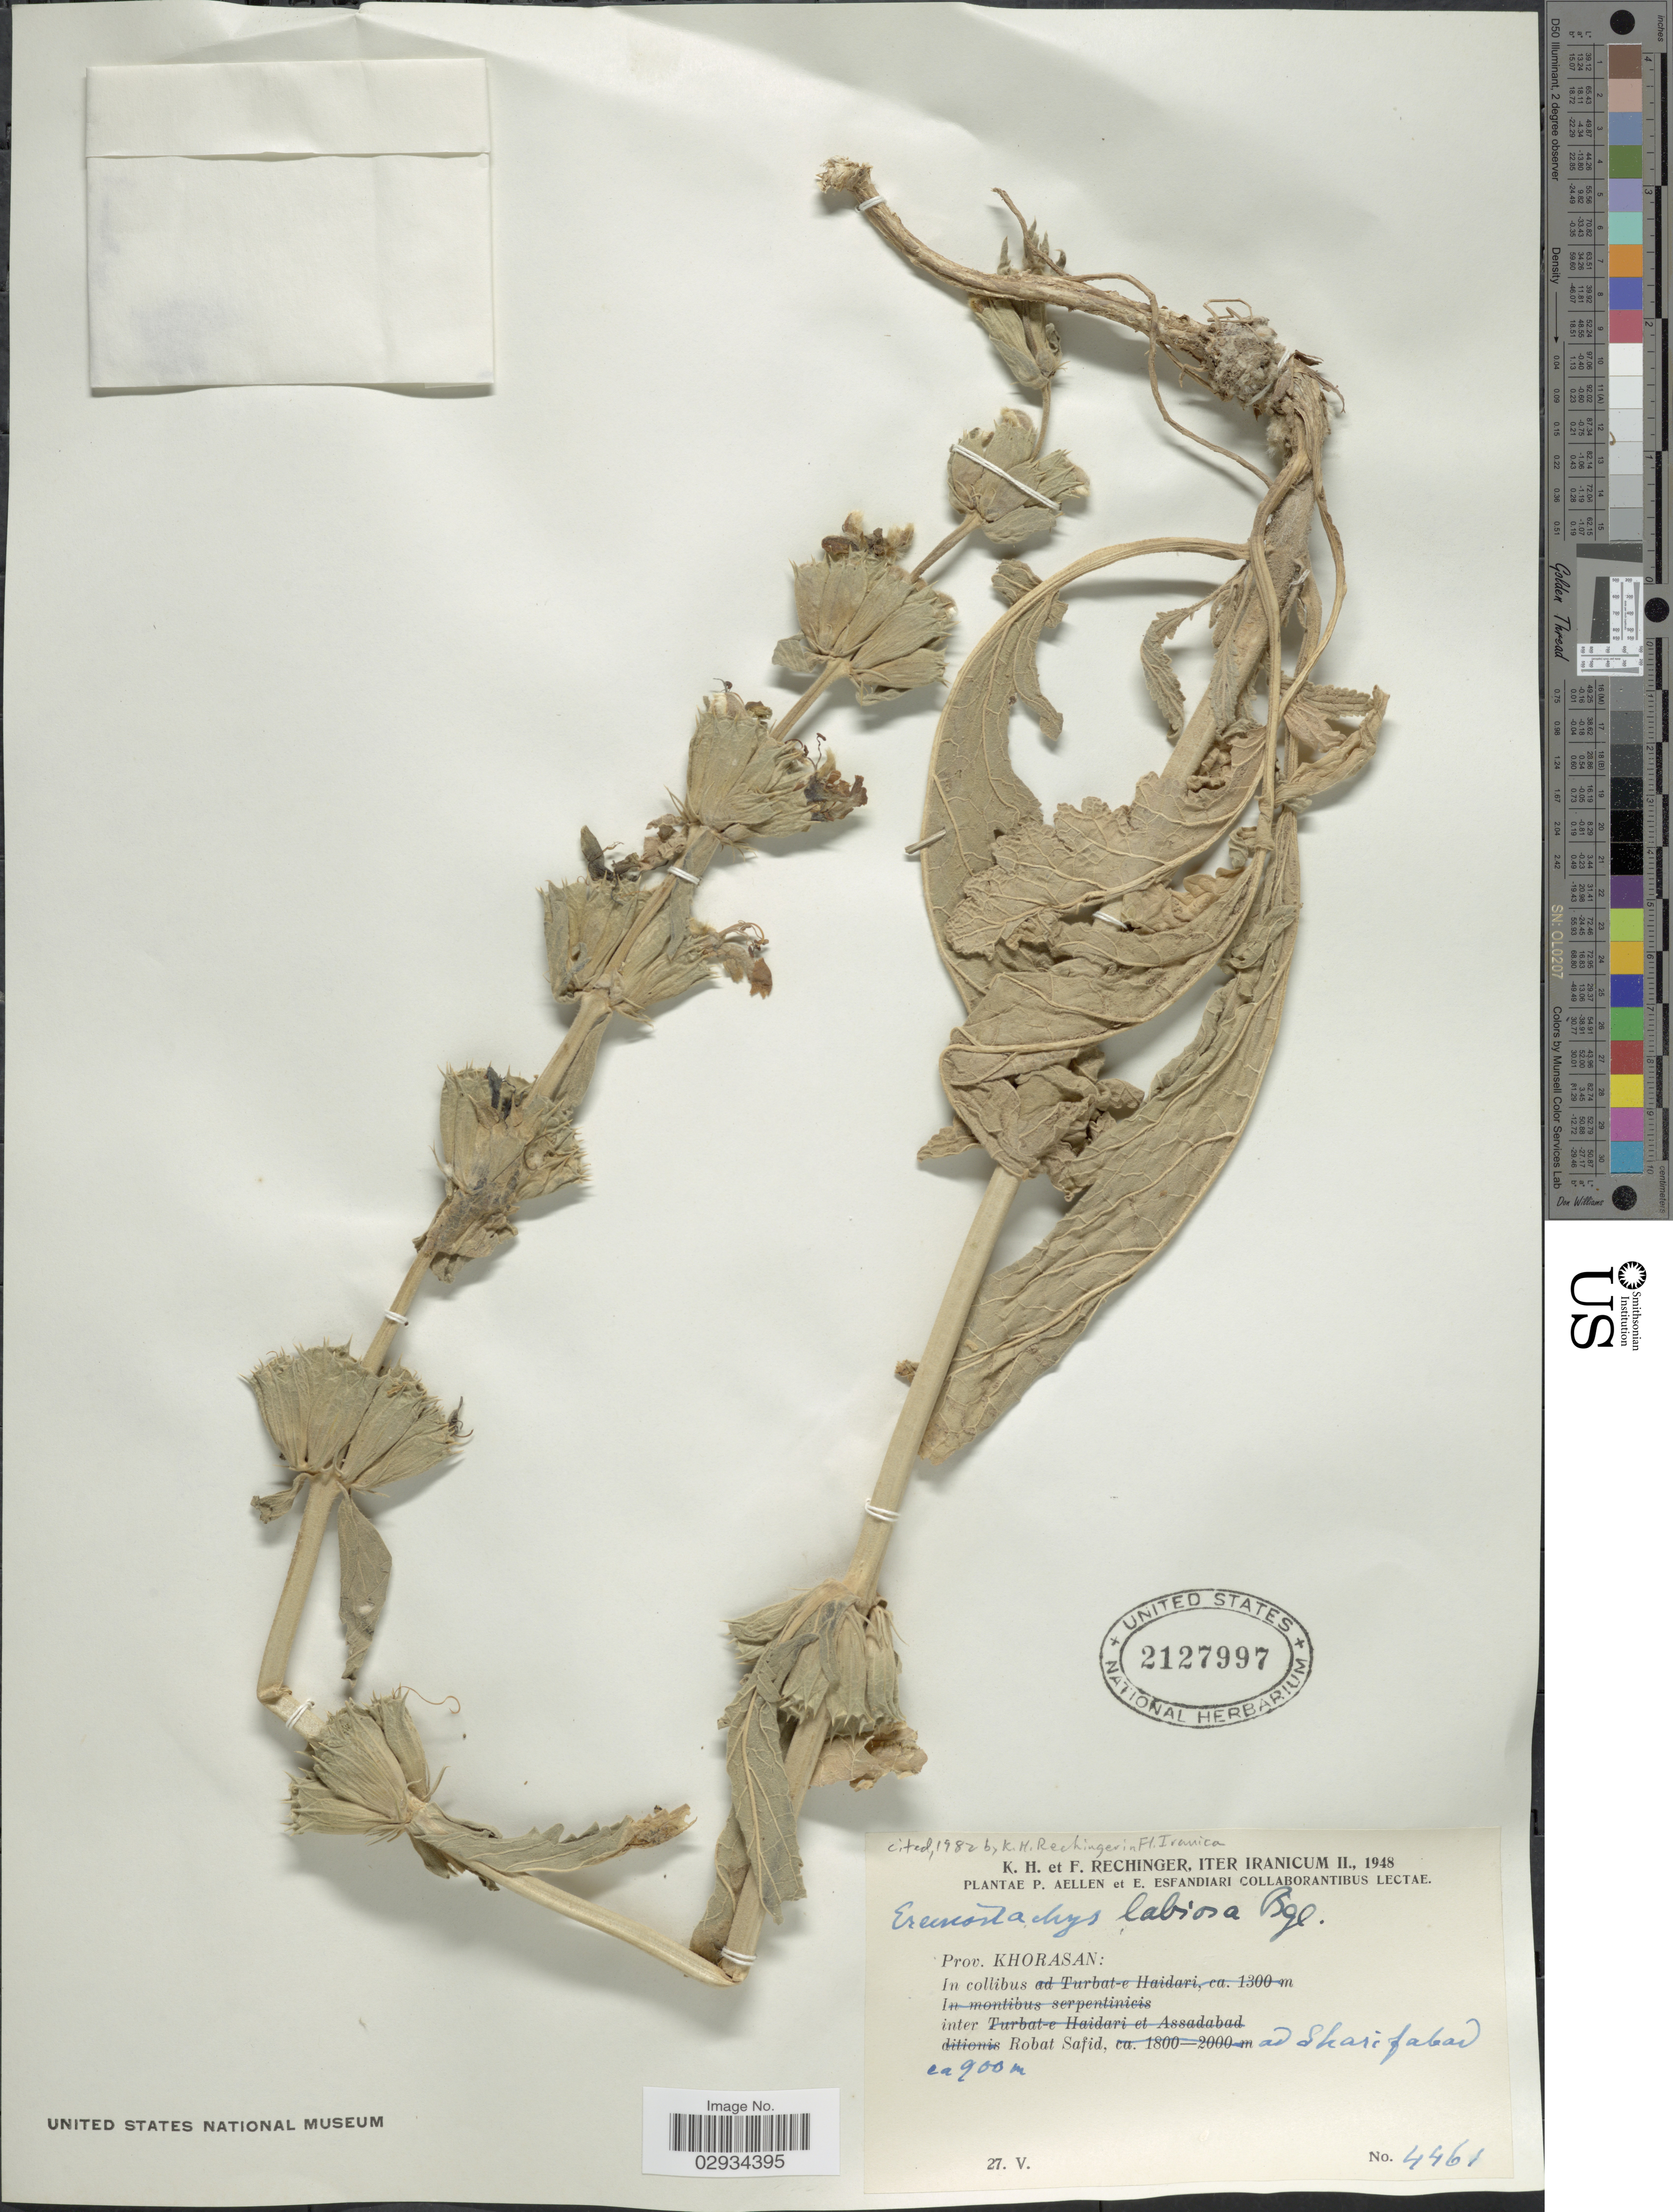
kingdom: Plantae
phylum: Tracheophyta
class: Magnoliopsida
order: Lamiales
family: Lamiaceae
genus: Eremostachys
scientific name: Eremostachys labiosa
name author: Bunge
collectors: K. H. Rechinger, F. Rechinger, P. Aellen & E. Esfandiari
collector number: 4461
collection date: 1948-05-27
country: Iran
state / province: Khorasan [obsolete]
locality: Prov. Khorasan: In collibus Robat Safid, ad Sharifabad.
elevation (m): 900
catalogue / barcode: US 2127997